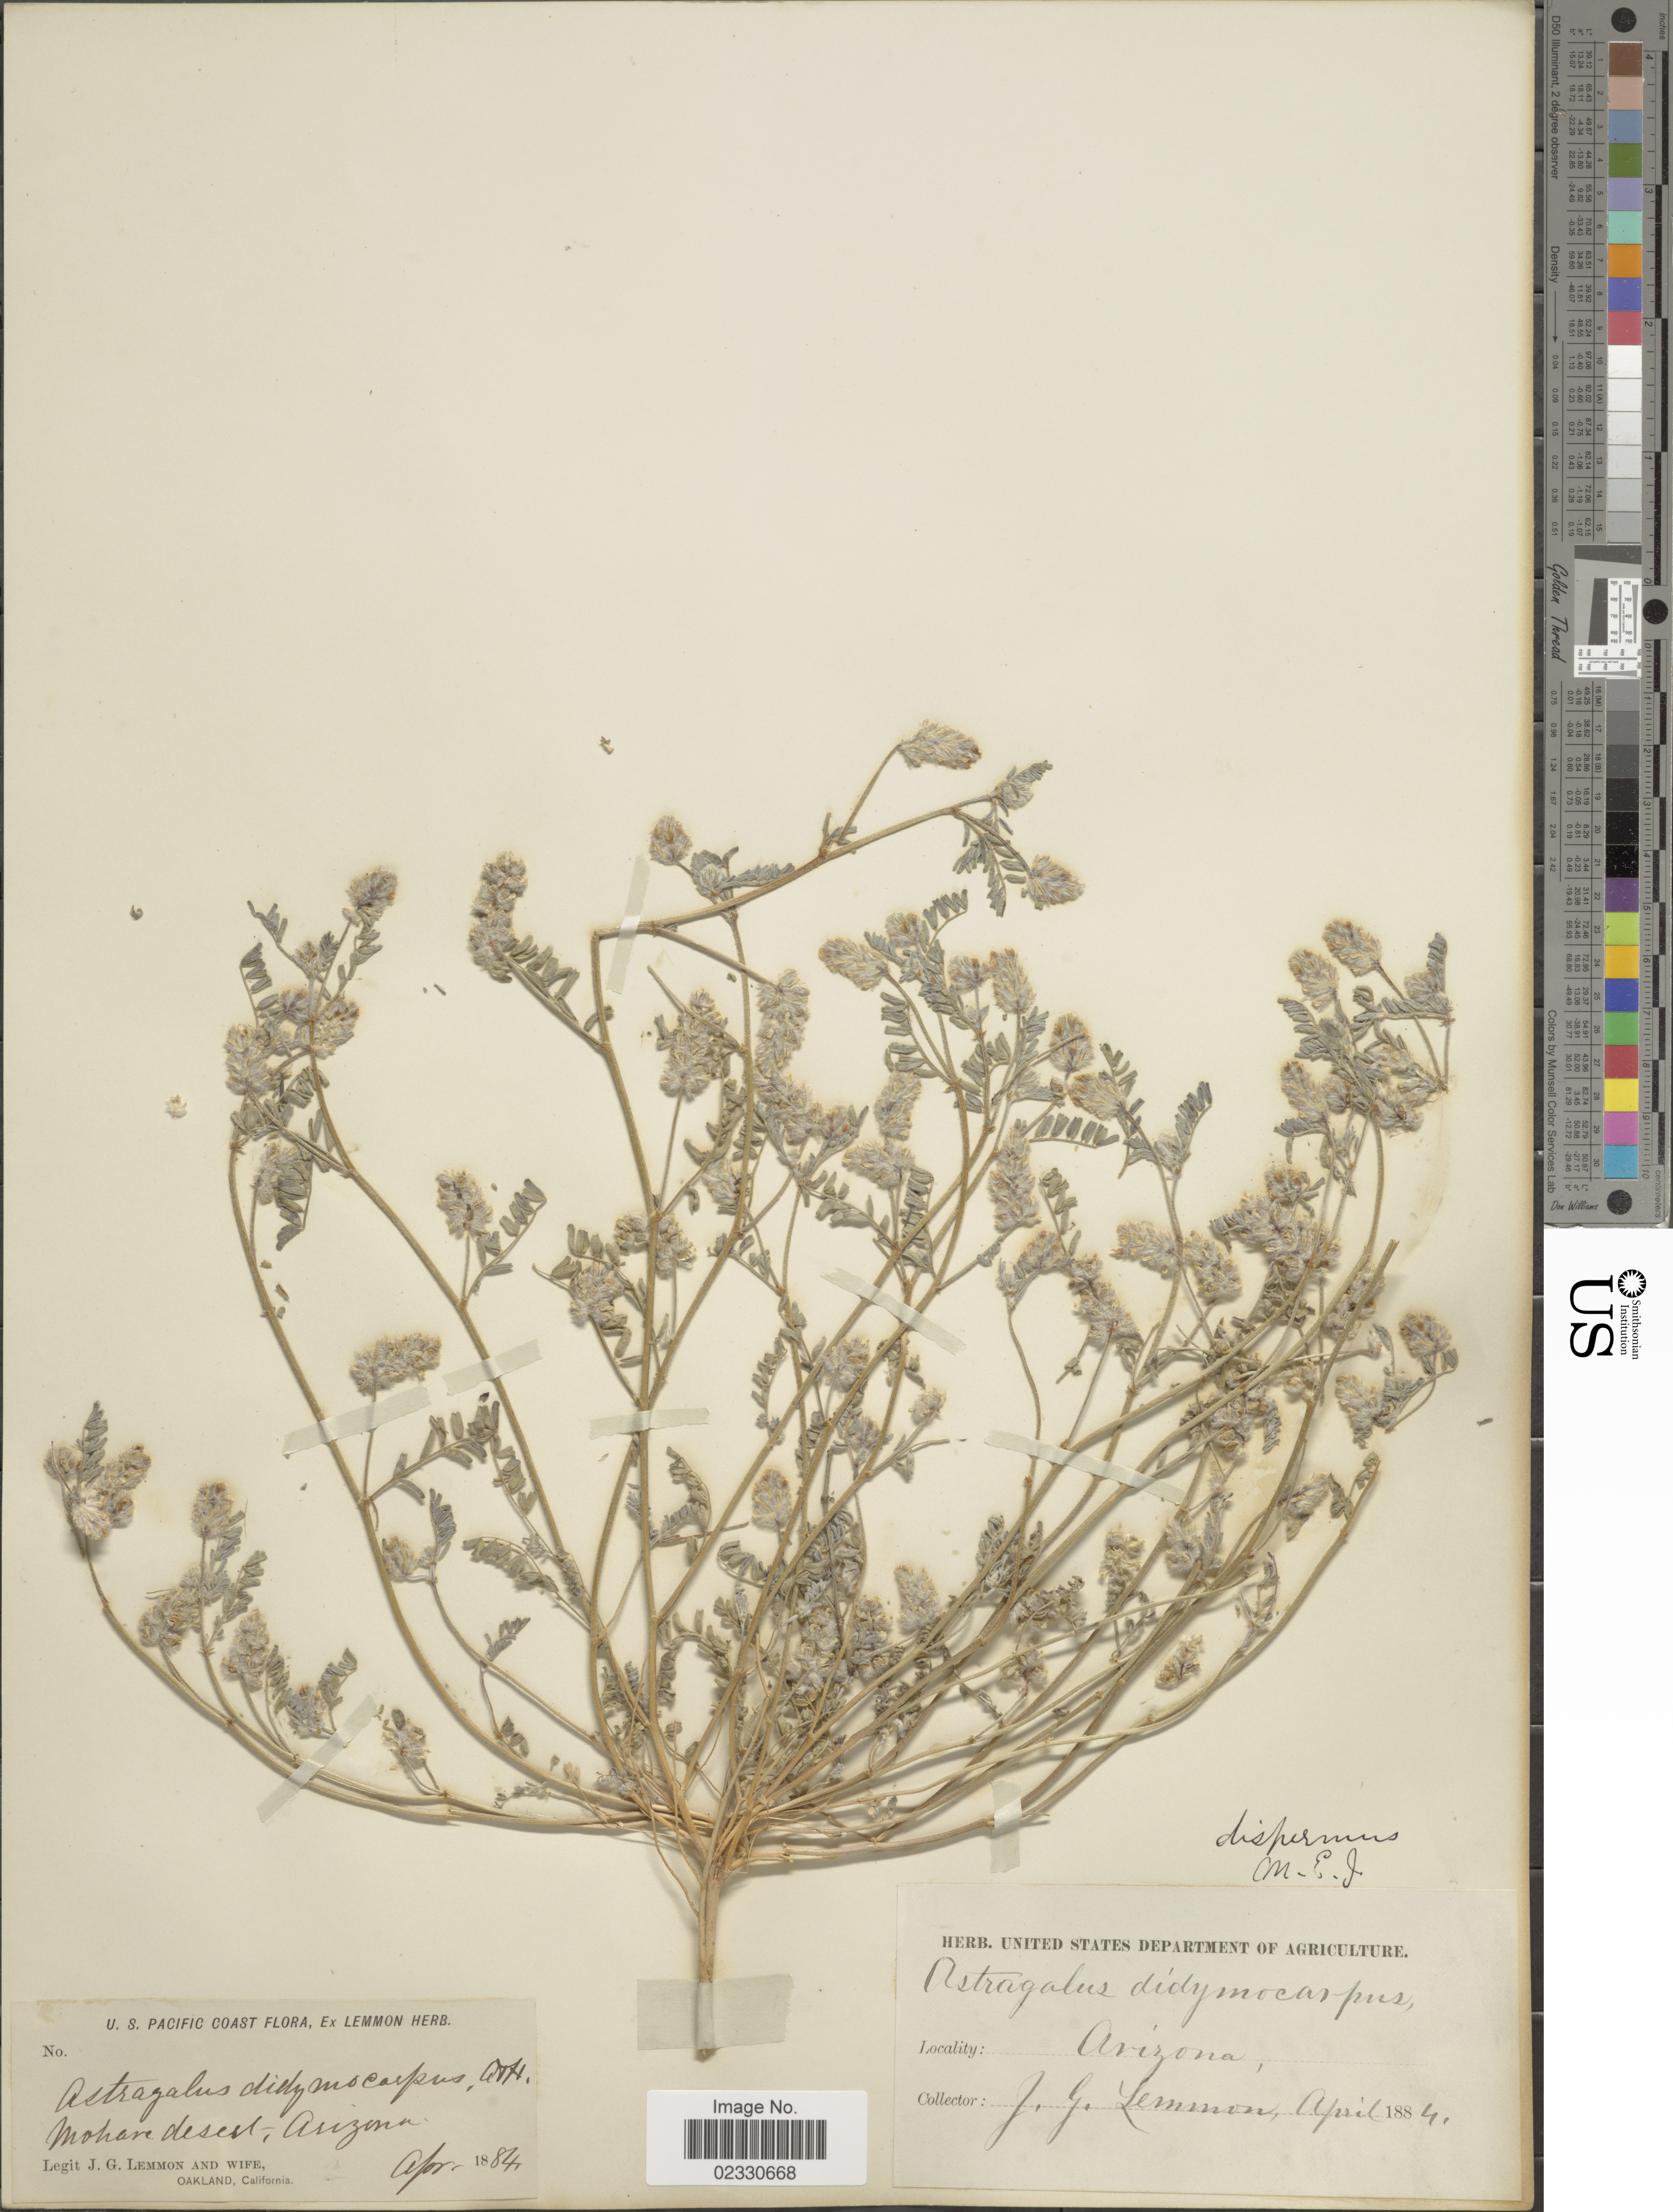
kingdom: Plantae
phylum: Tracheophyta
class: Magnoliopsida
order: Fabales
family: Fabaceae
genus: Astragalus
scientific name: Astragalus dispermus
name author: A. Gray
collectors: J. Lemmon & Mrs. J. G. Lemmon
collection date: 1884-04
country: United States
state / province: Arizona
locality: Mohave desert, Pacific Coast.